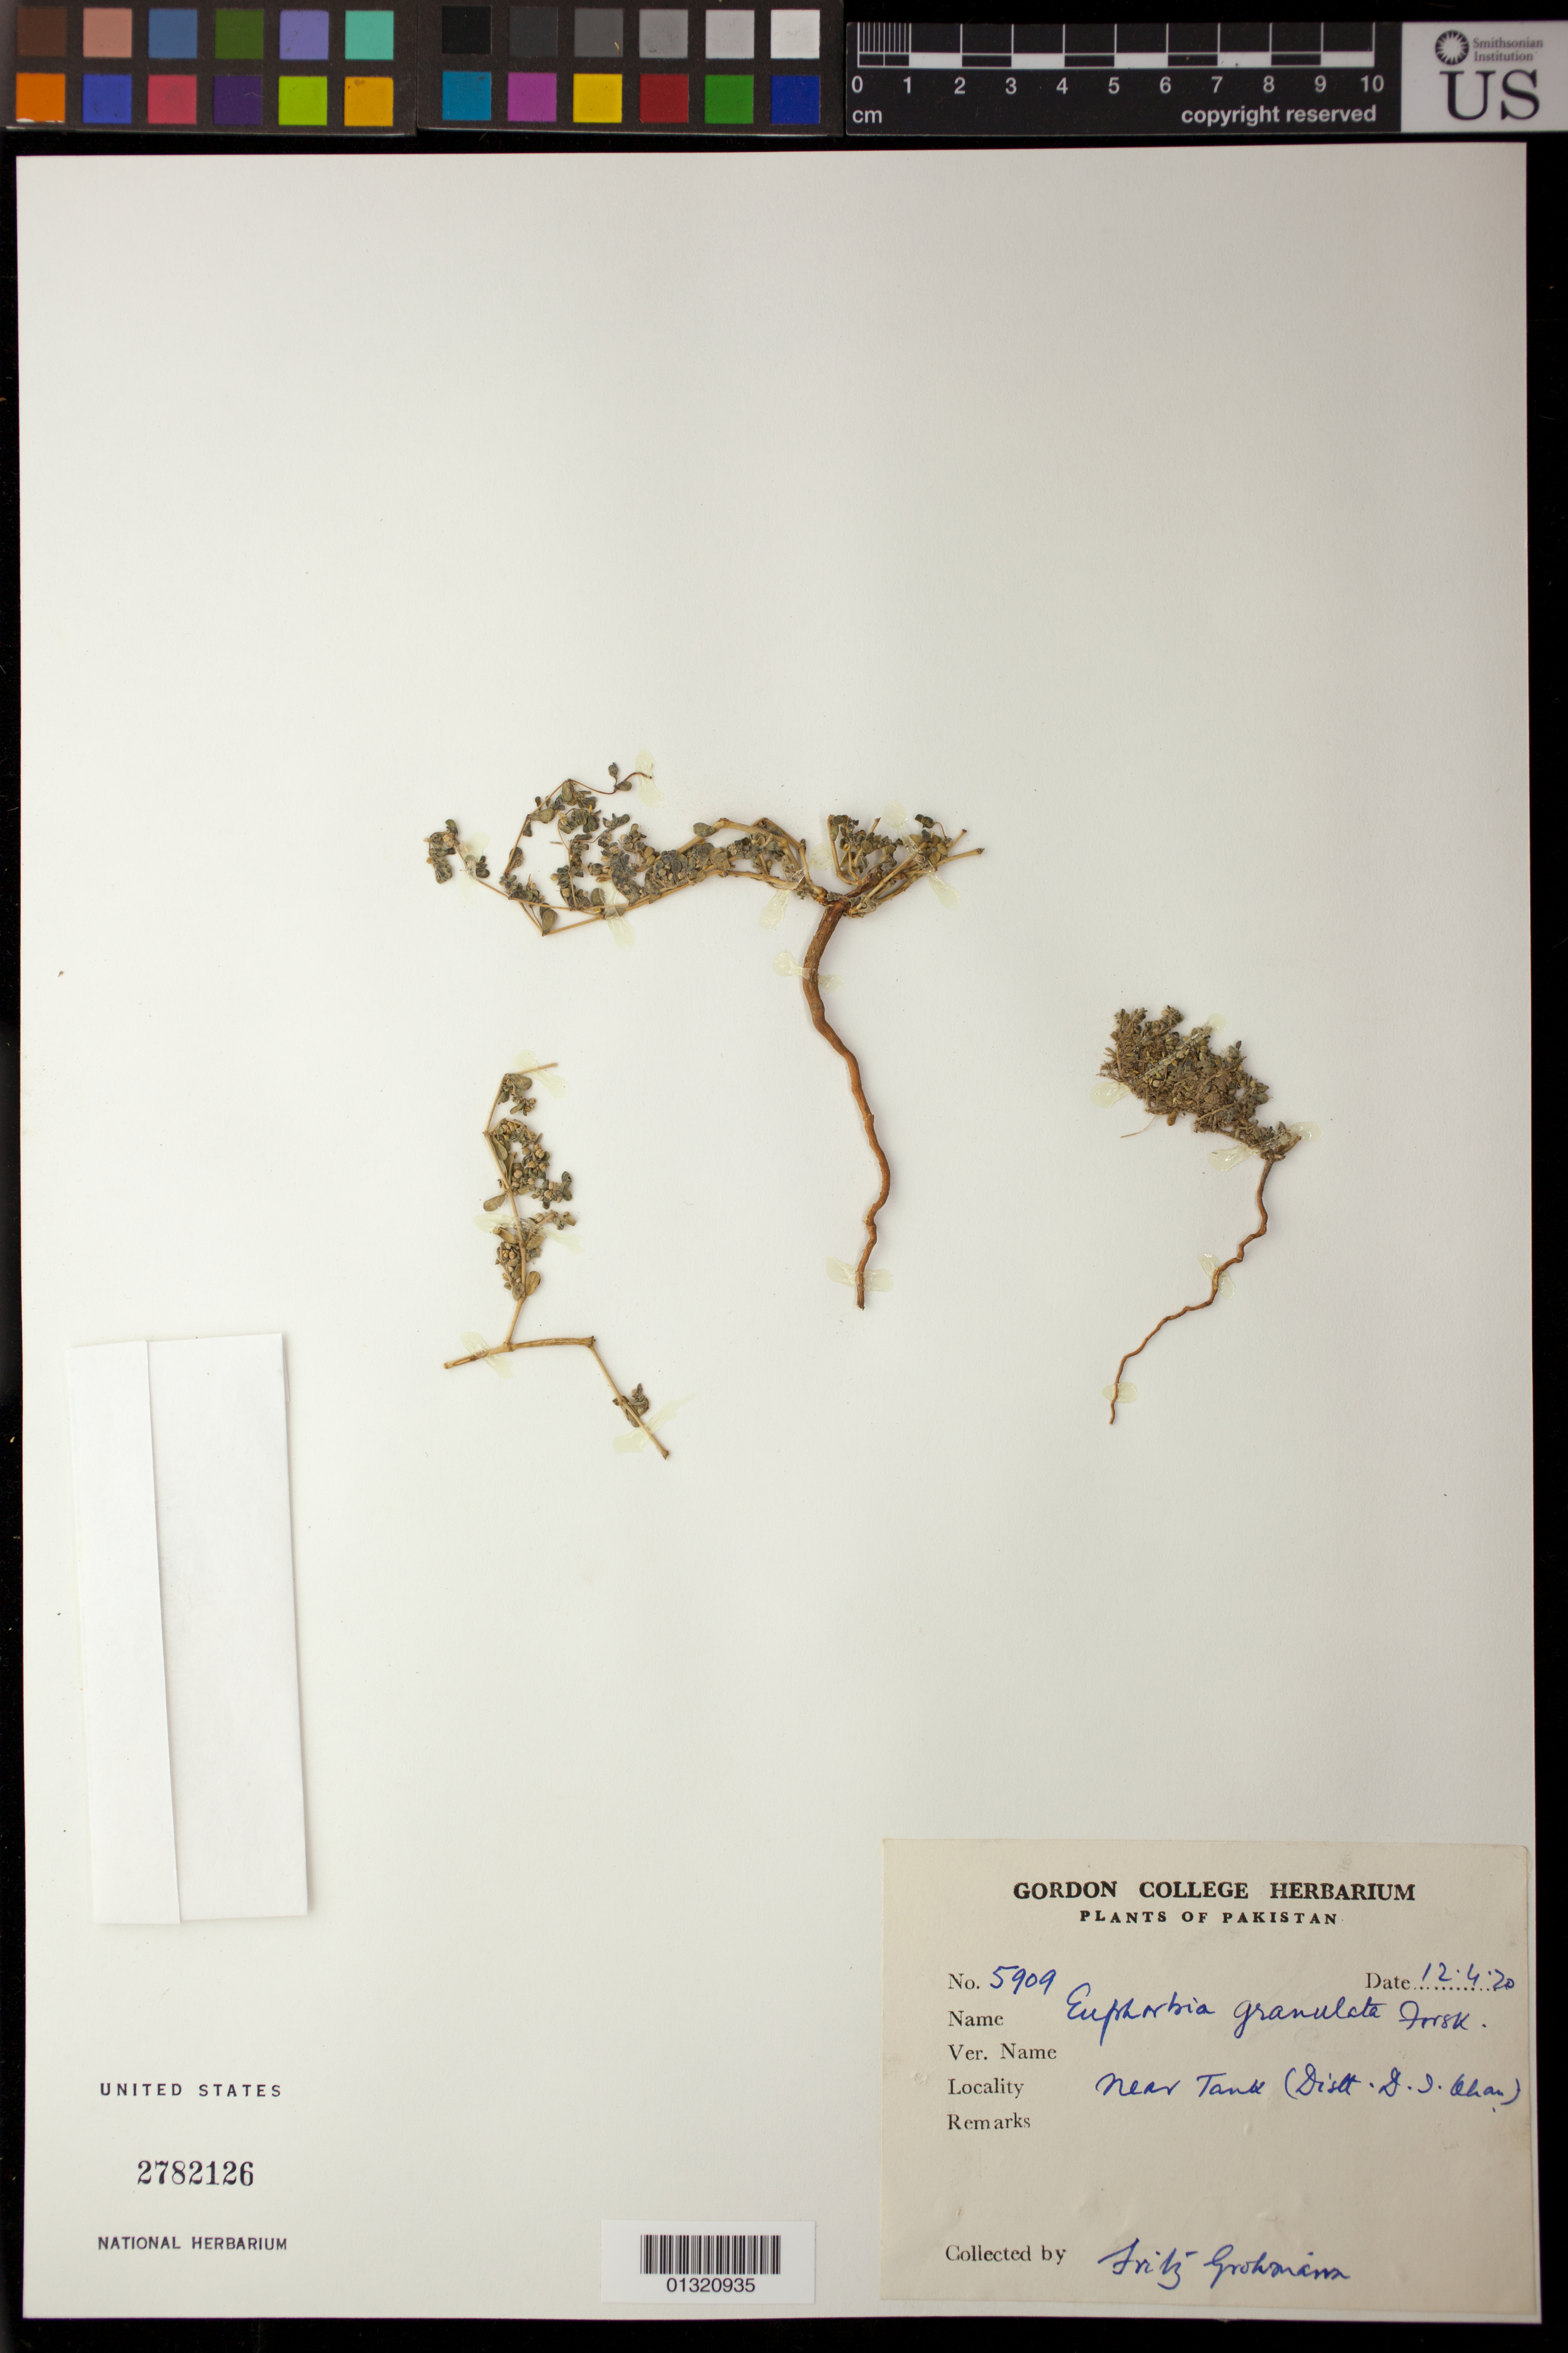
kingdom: Plantae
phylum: Tracheophyta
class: Magnoliopsida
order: Malpighiales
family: Euphorbiaceae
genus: Euphorbia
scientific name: Euphorbia granulata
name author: Forssk.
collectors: F. Grohmann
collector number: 5909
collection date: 1920-04-12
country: Pakistan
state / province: Khyber Pakhtunkhwa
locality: Near Tank (Distt D. I. Khan) [Dera Ismail Khan District]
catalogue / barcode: US 2782126